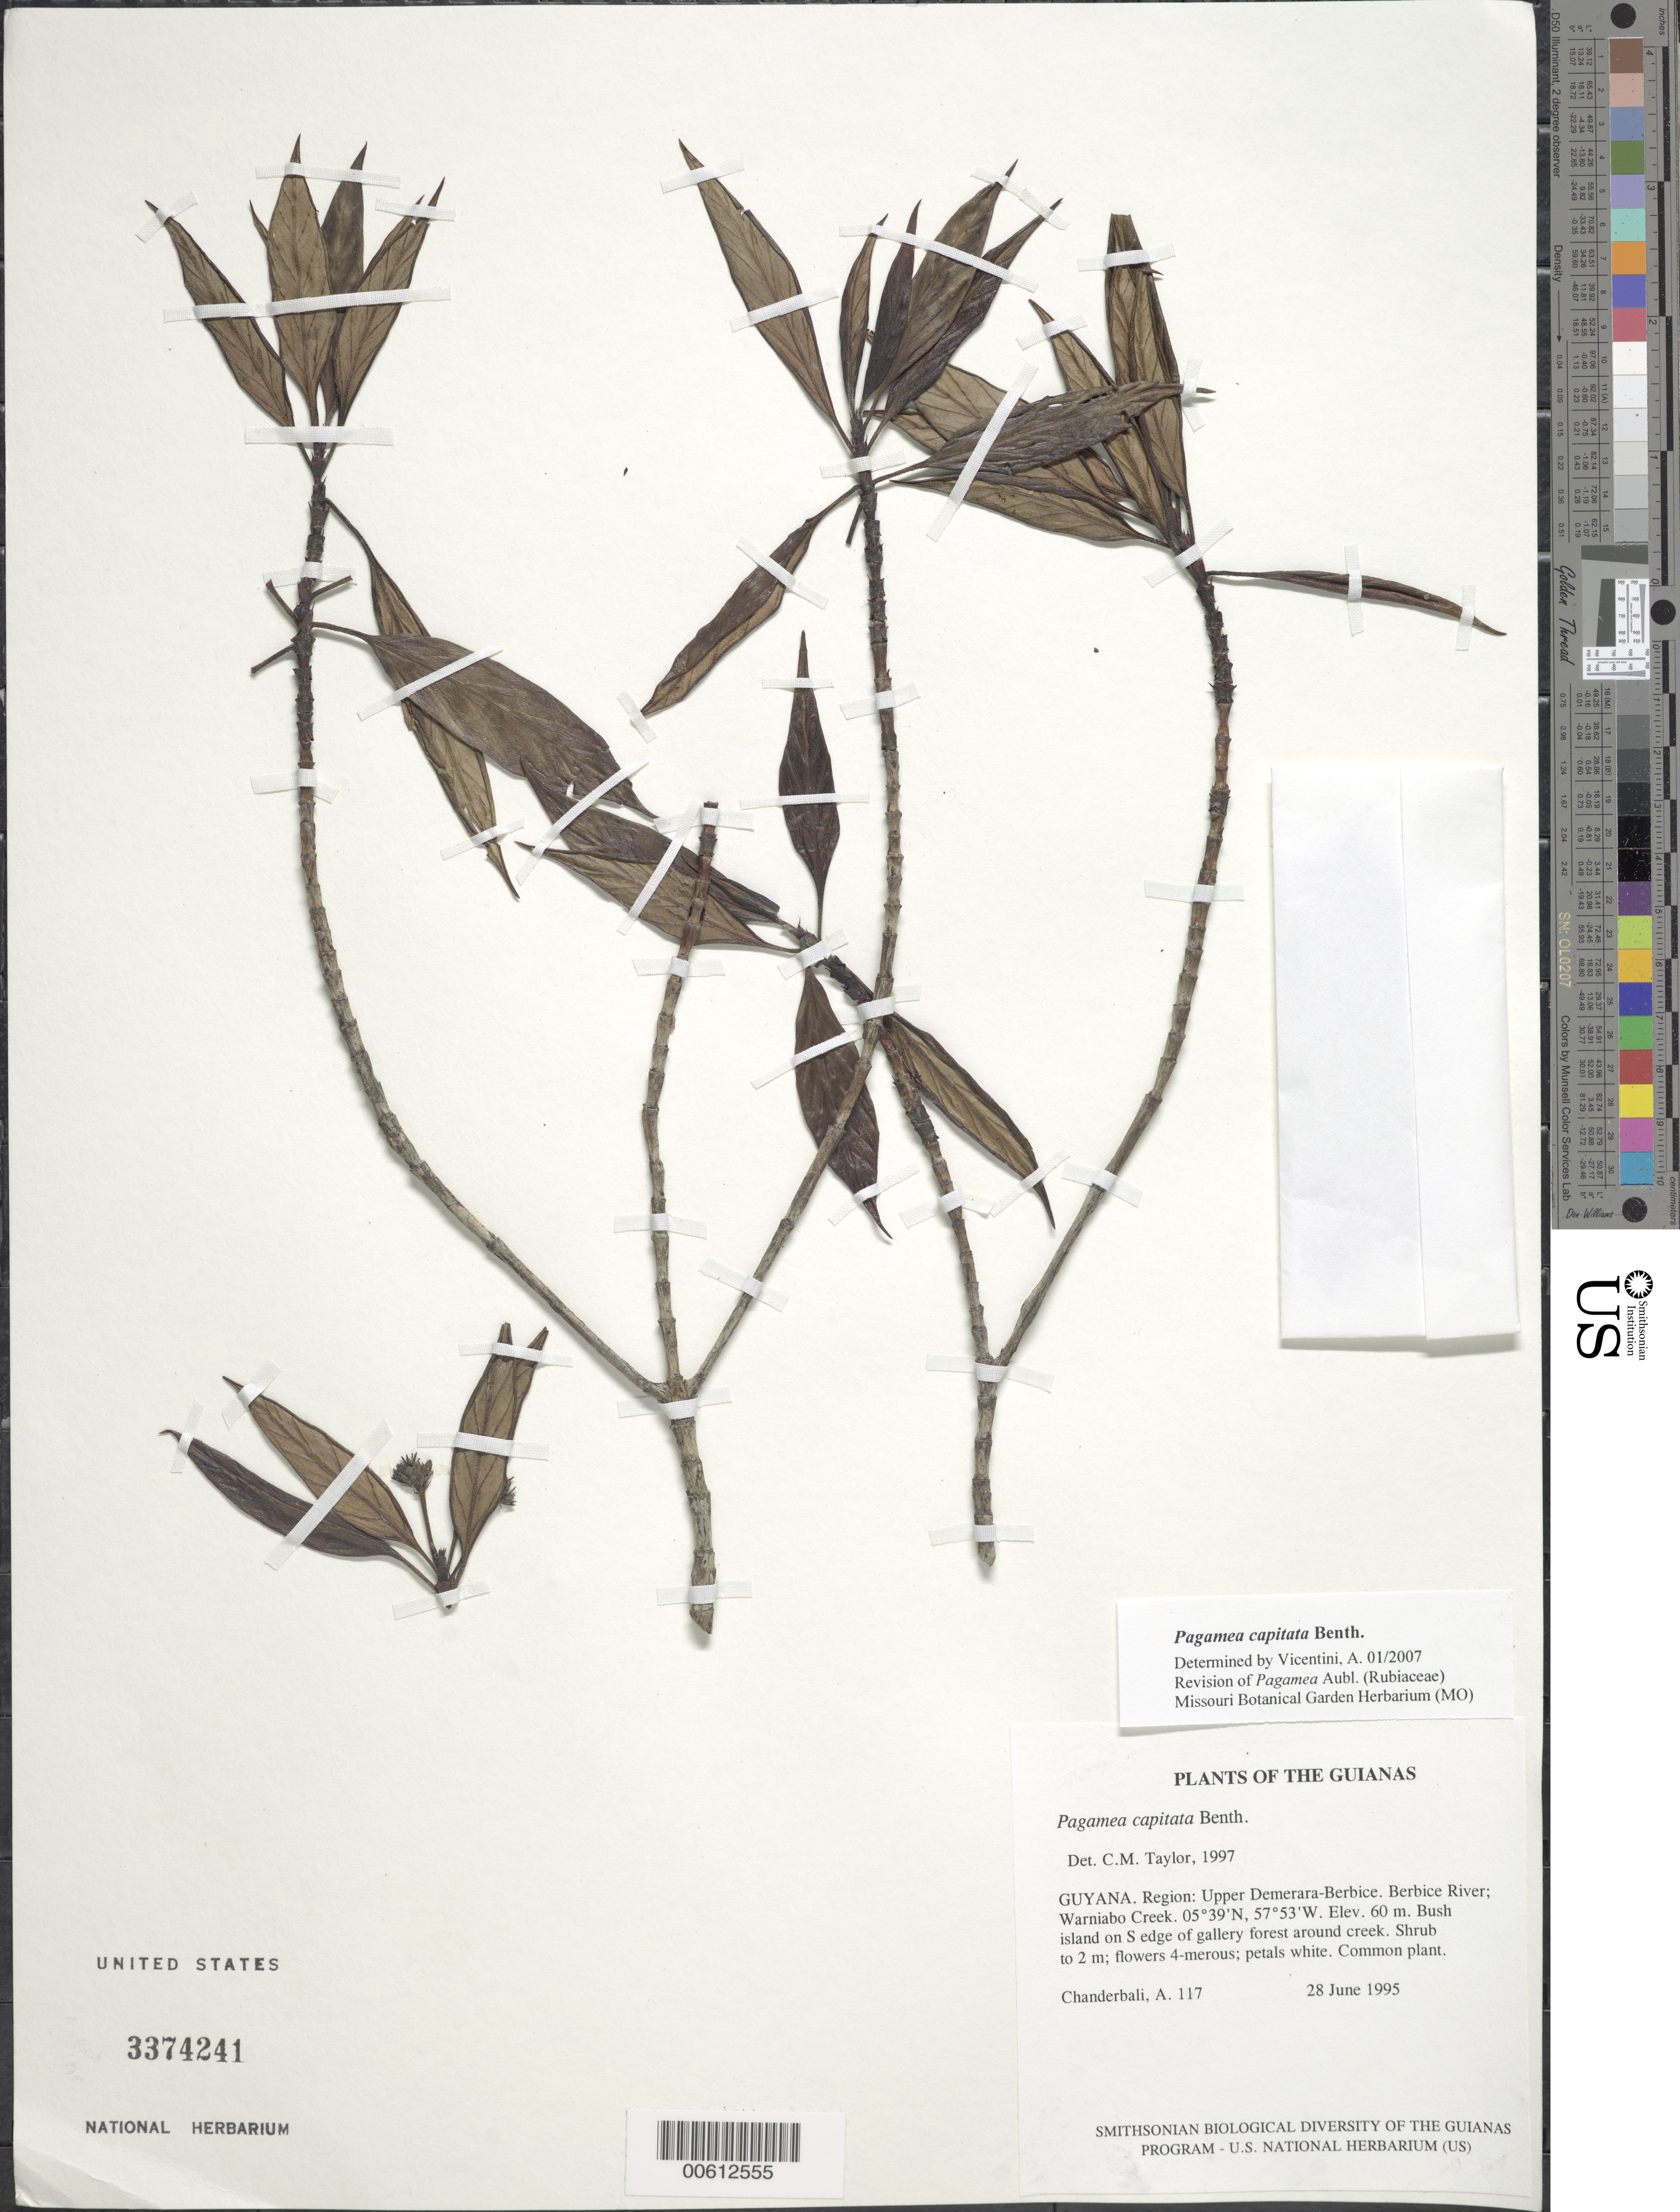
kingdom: Plantae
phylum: Tracheophyta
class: Magnoliopsida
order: Gentianales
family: Rubiaceae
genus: Pagamea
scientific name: Pagamea capitata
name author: Benth.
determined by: Taylor, Charlotte M.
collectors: A. S. Chanderbali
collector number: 117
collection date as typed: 28 June 1995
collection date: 1995-06-28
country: Guyana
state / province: U. Demerara-Berbice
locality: Berbice River; Warniabo Creek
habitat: Bush island on S edge of gallery forest around creek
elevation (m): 60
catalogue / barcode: US 3374241